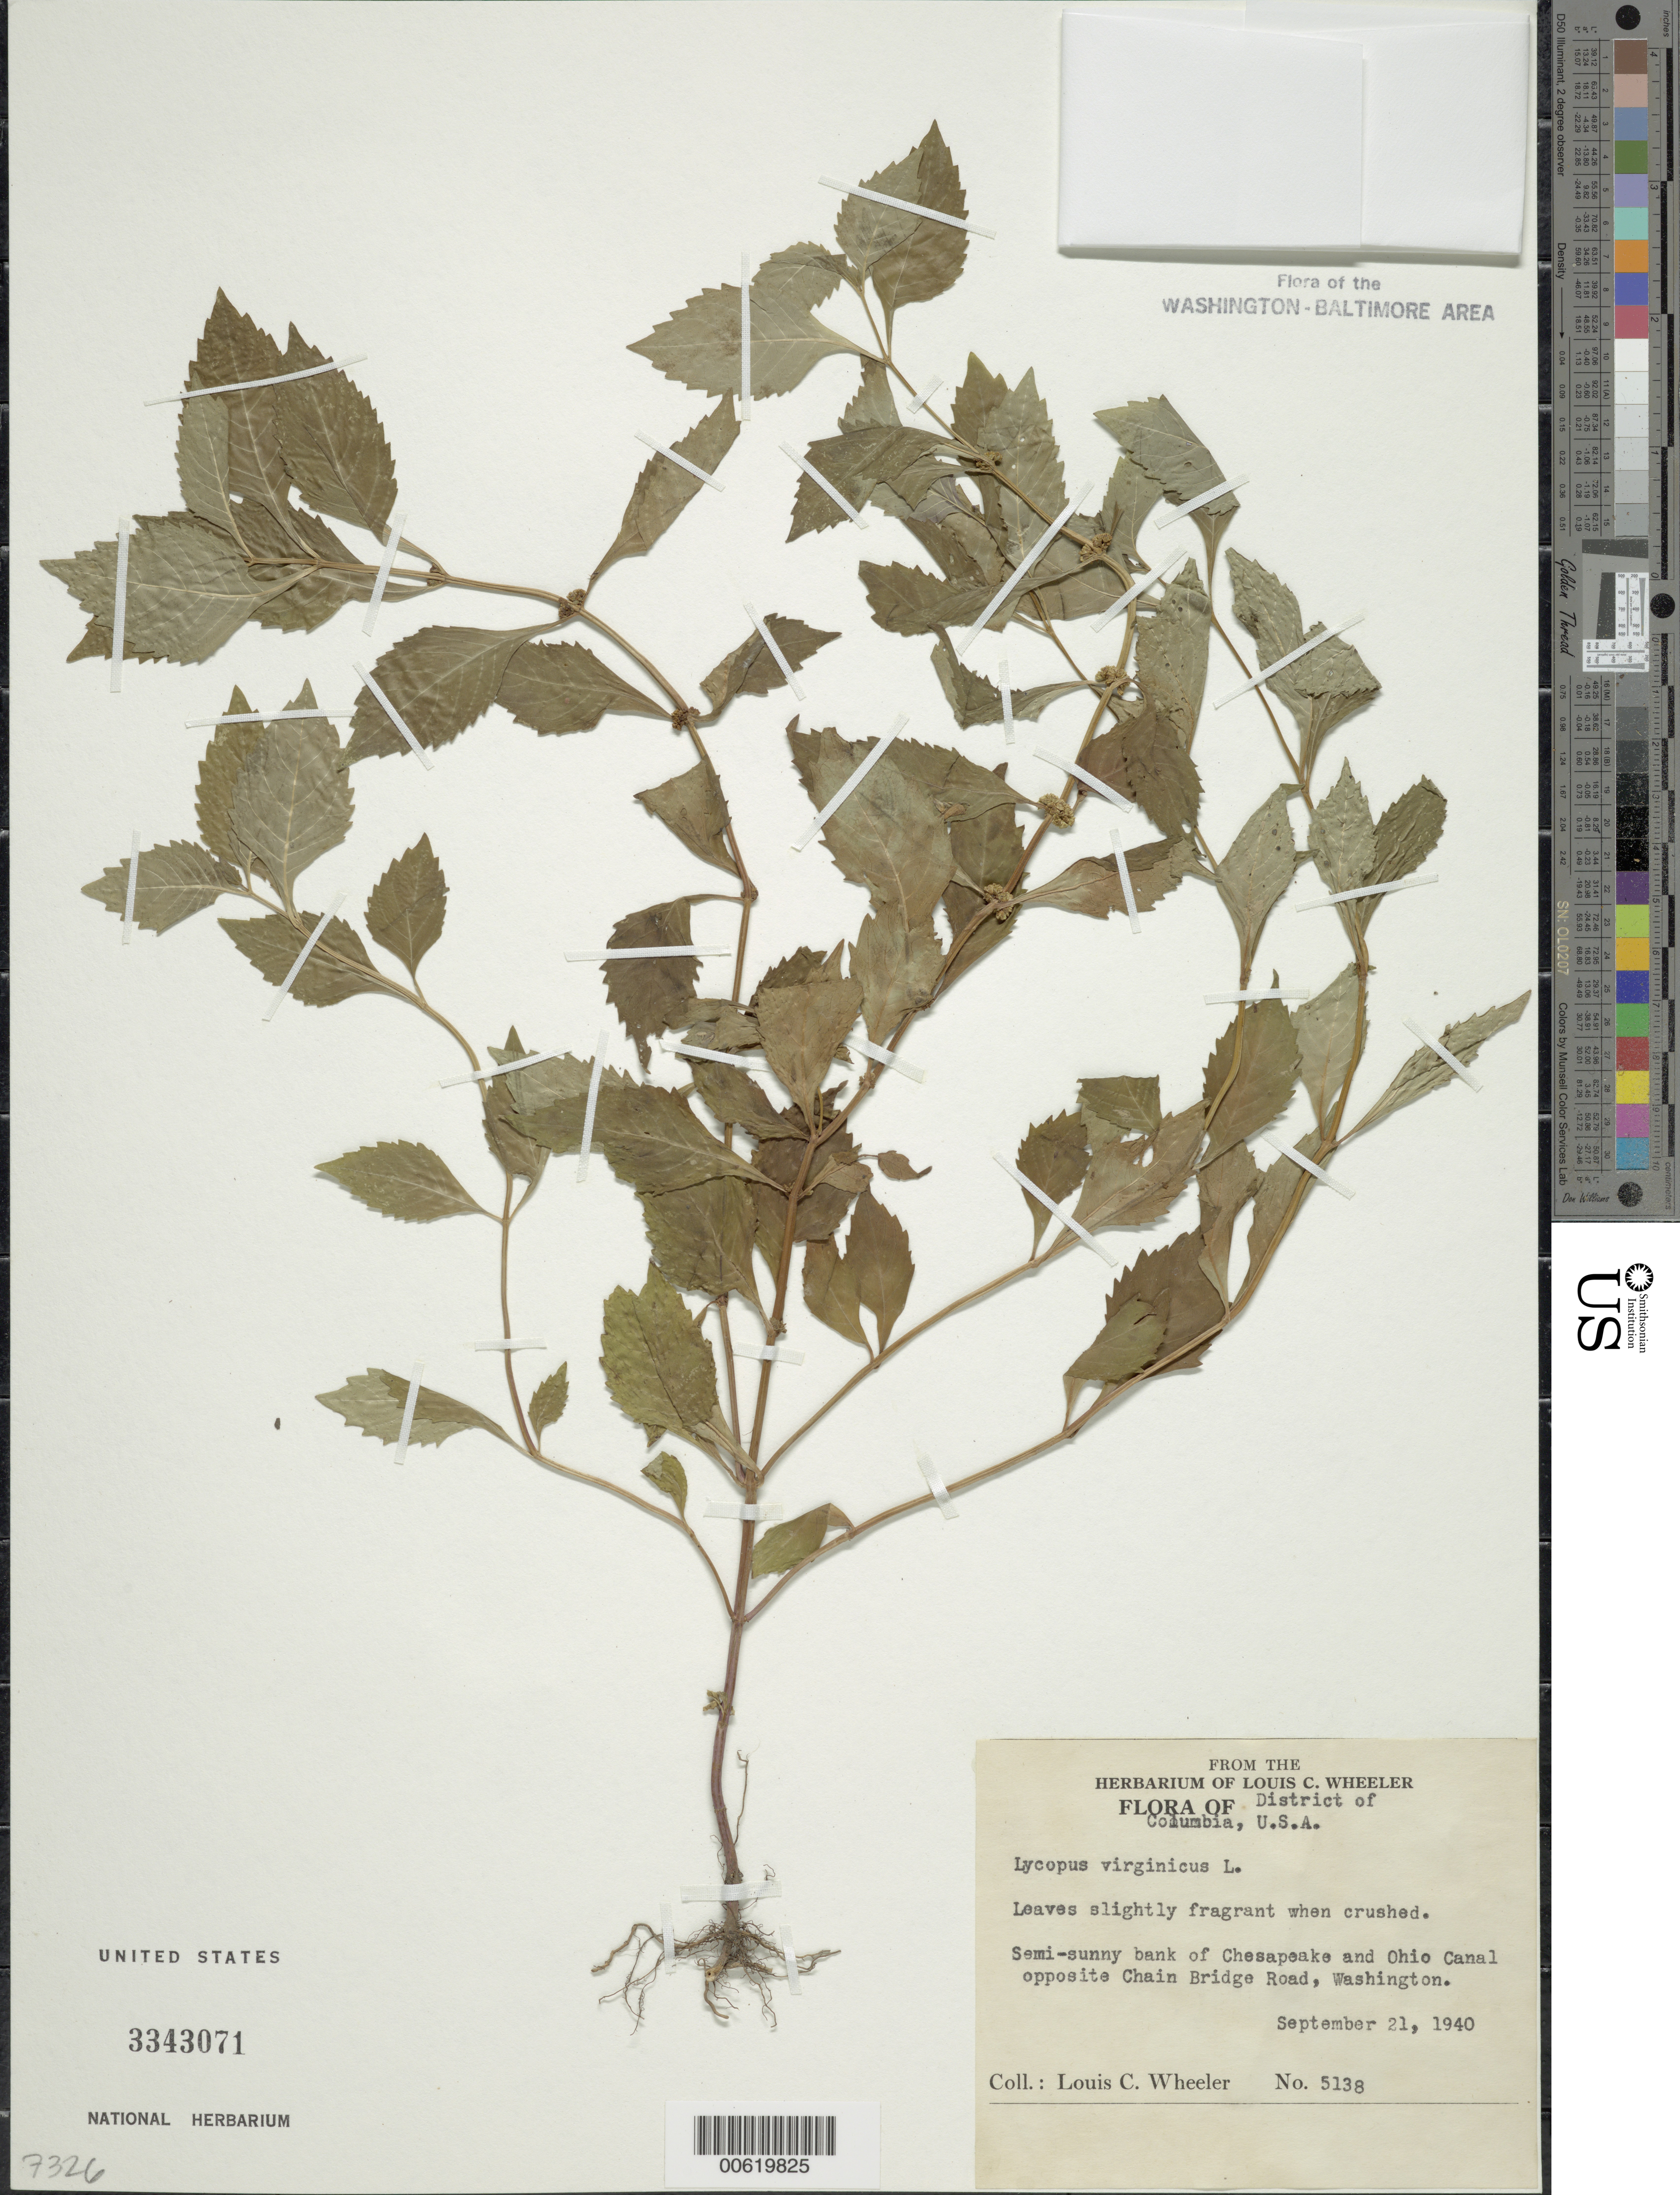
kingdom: Plantae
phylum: Tracheophyta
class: Magnoliopsida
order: Lamiales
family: Lamiaceae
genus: Lycopus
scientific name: Lycopus virginicus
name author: L.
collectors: L. C. Wheeler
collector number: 5138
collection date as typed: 21 Sep 1940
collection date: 1940-09-21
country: United States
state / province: District of Columbia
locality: C & O Canal opposite Chain Bridge Road C. and O. Canal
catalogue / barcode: US 3343071